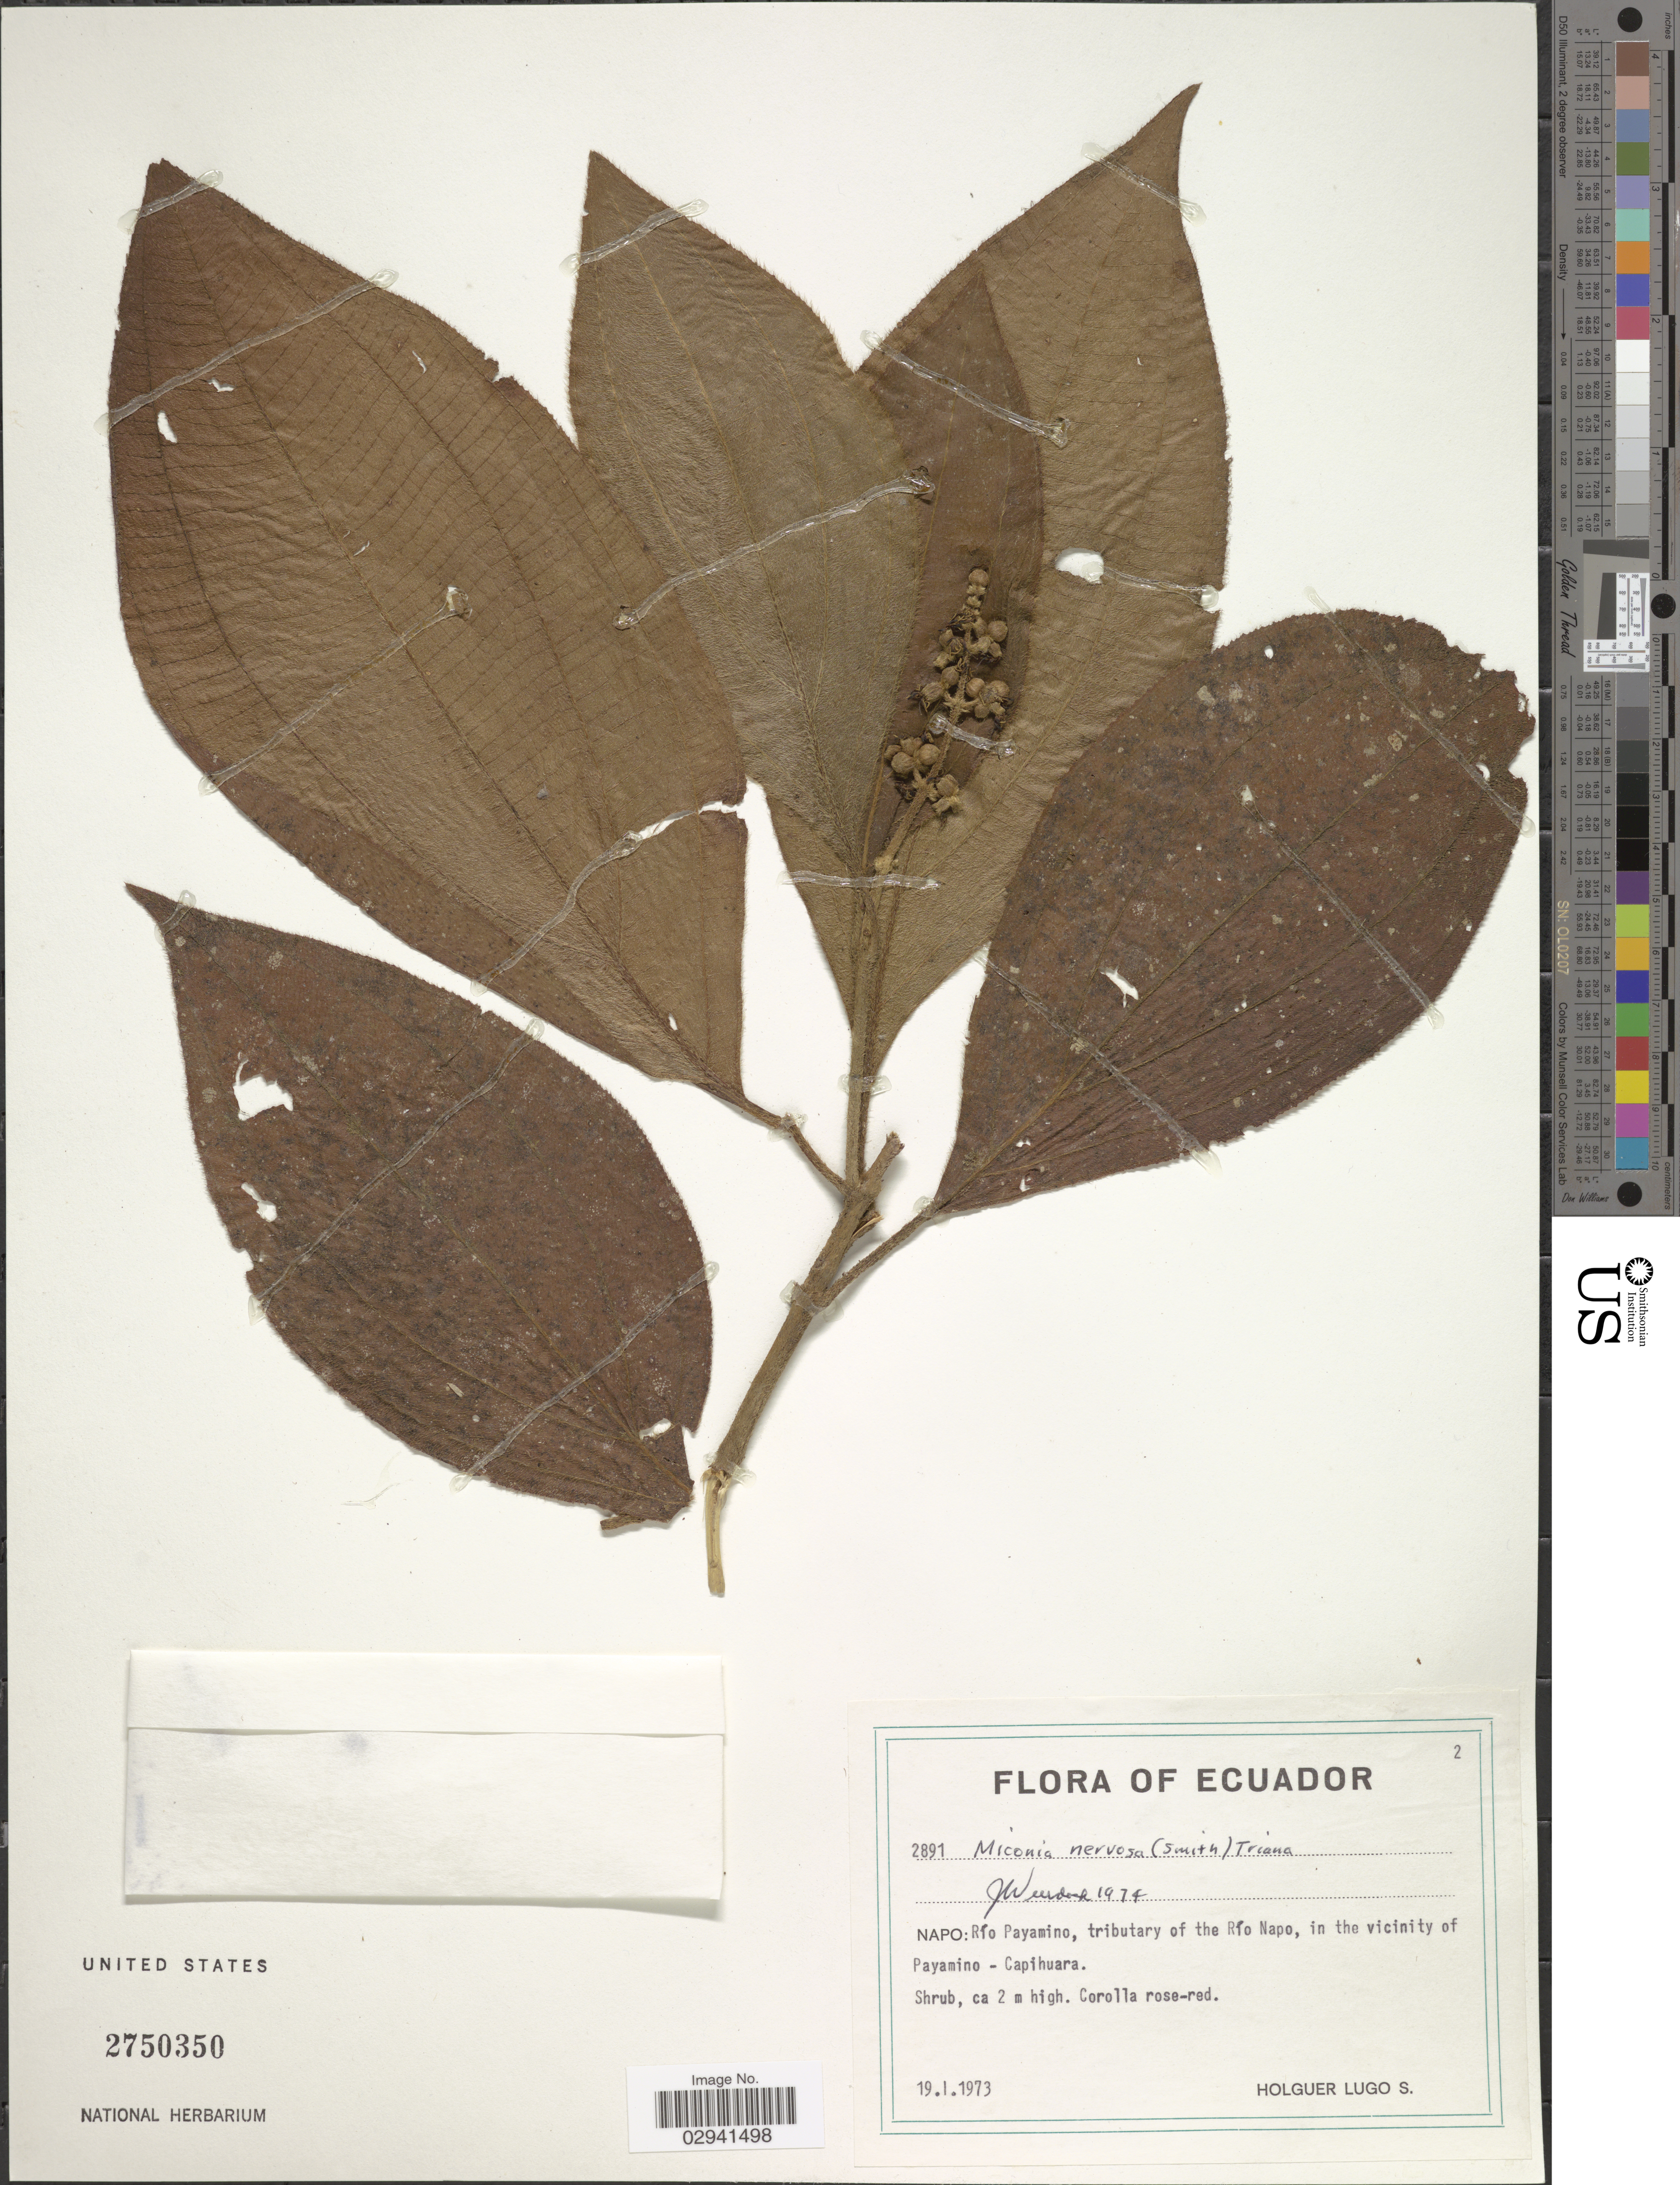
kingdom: Plantae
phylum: Tracheophyta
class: Magnoliopsida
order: Myrtales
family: Melastomataceae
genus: Miconia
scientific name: Miconia nervosa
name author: (Sm.) Triana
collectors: H. Lugo S.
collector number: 2891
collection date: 1973-01-19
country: Ecuador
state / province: Napo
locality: Río Payamino, tributary of the Río Napo, in the vicinity of Payamino-Capihuara.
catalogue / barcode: US 2750350